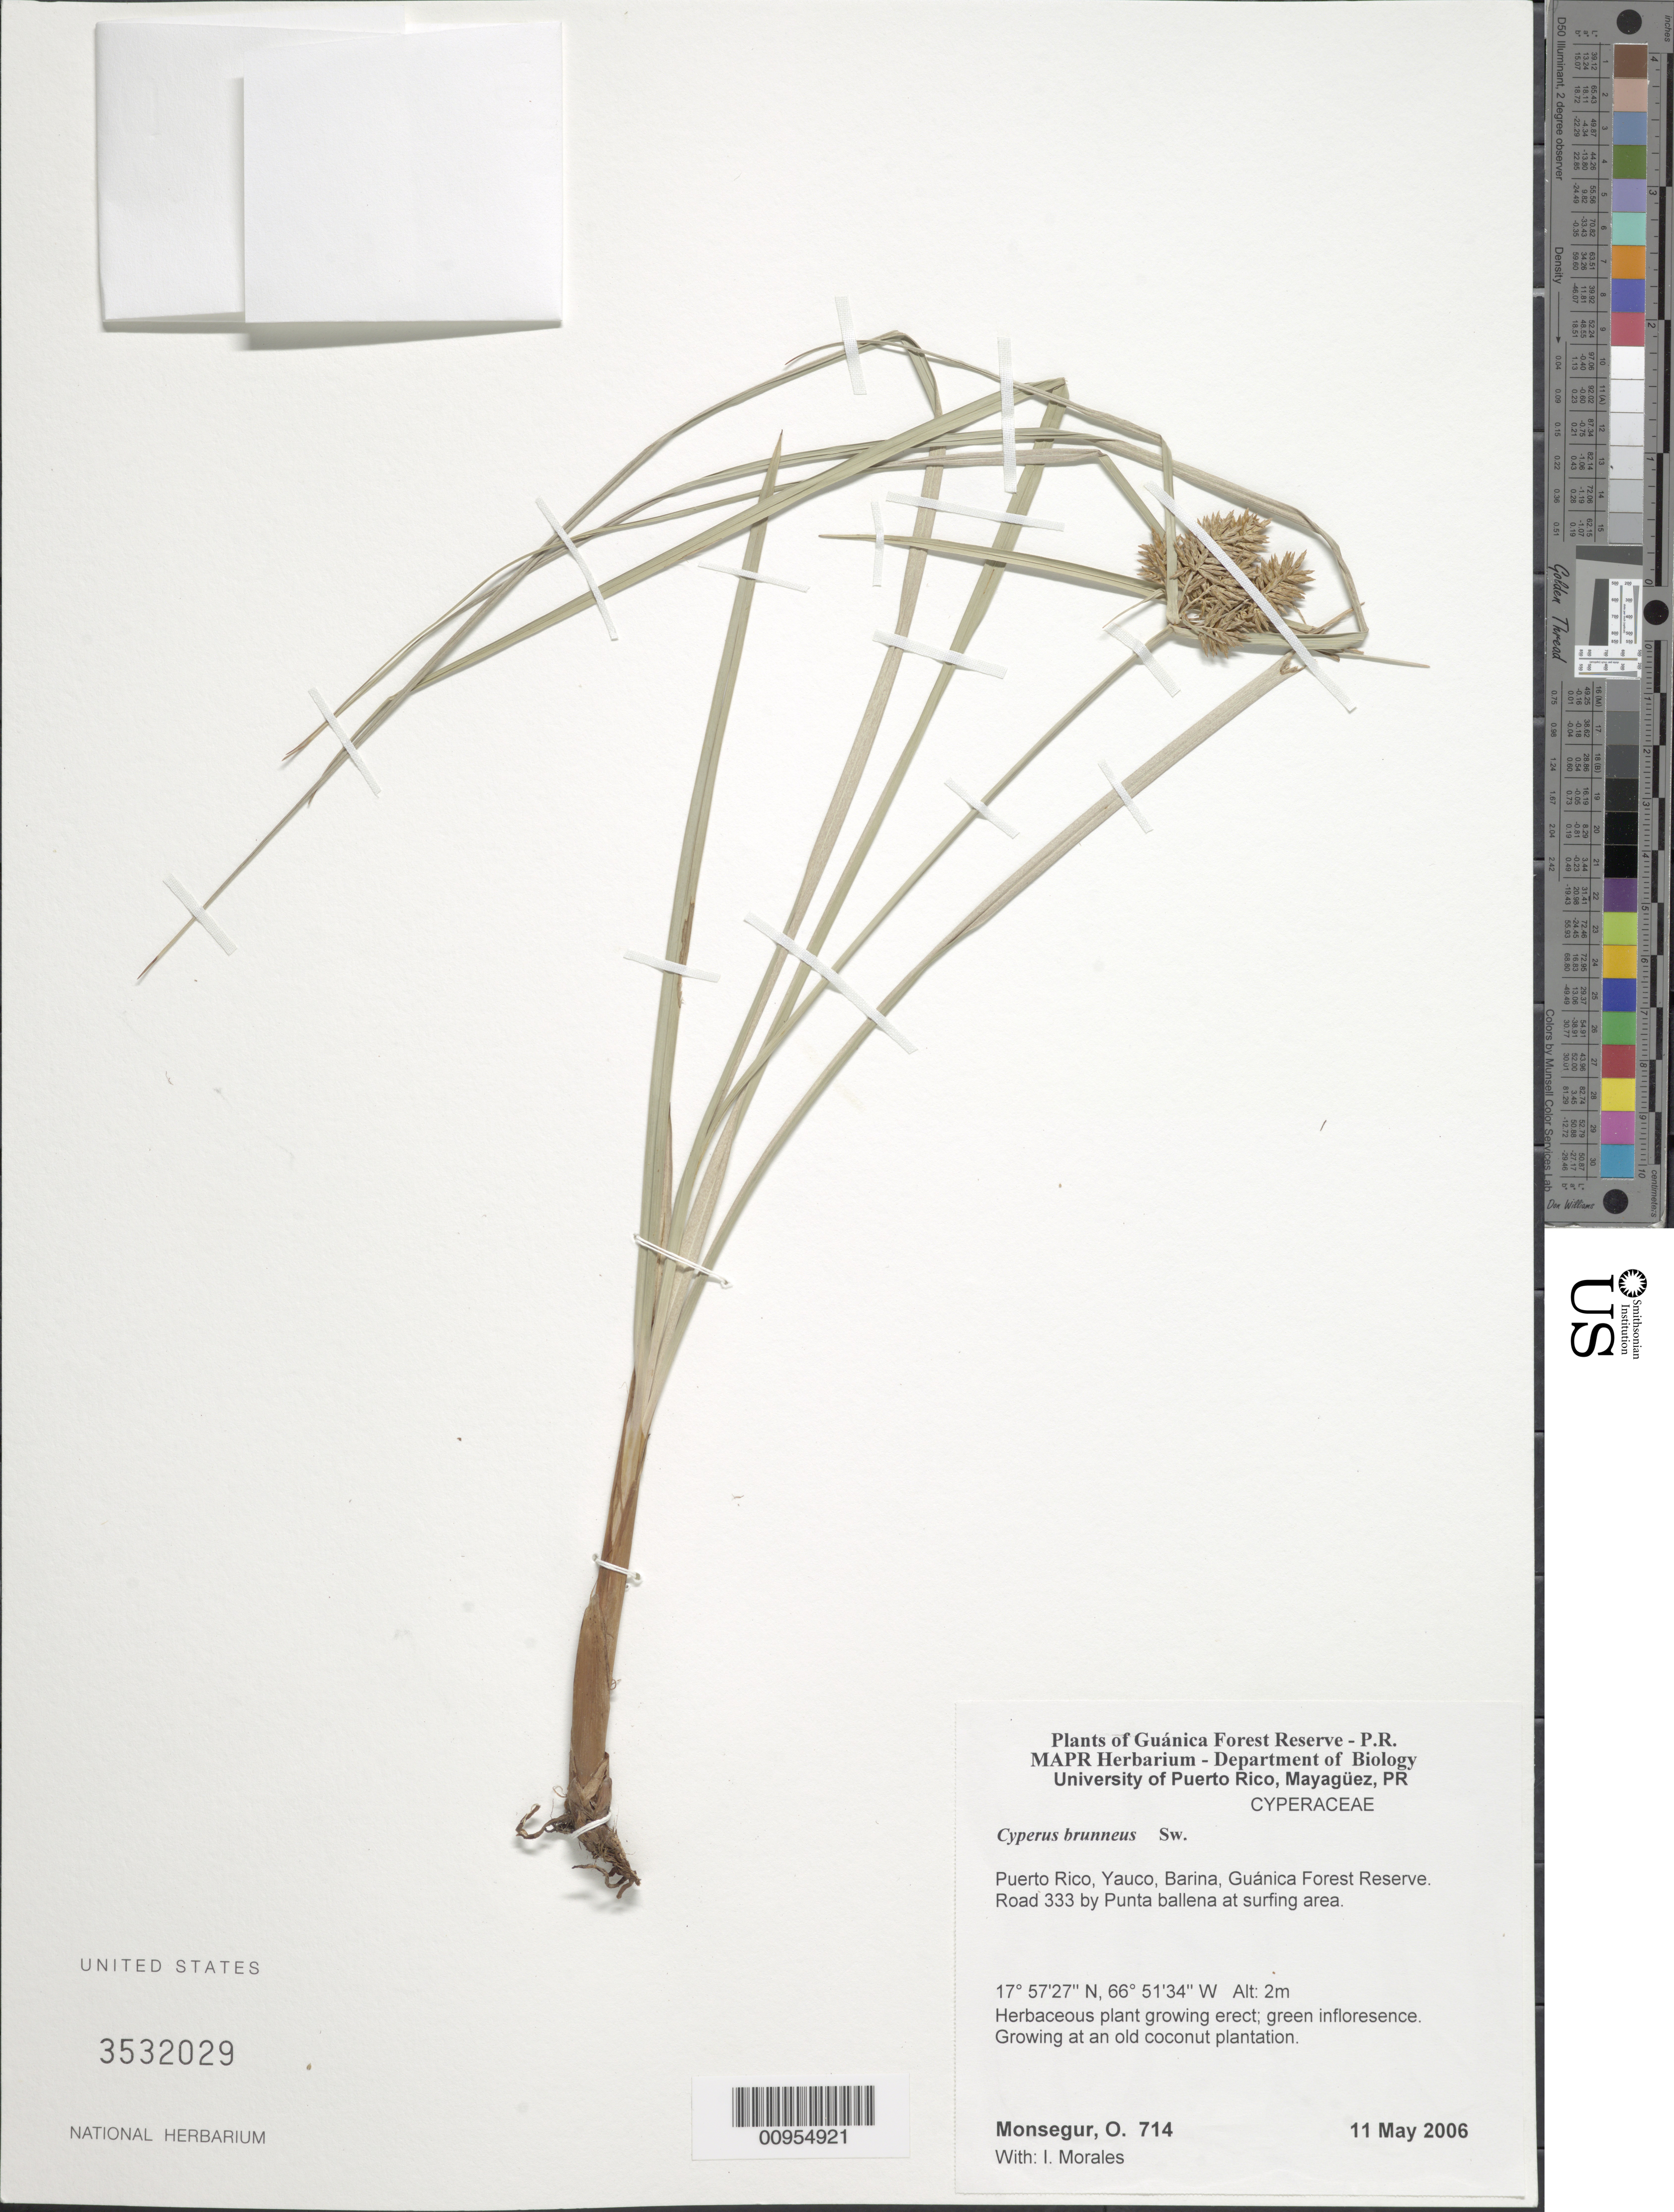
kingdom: Plantae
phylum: Tracheophyta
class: Liliopsida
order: Poales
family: Cyperaceae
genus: Cyperus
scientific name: Cyperus brunneus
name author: Sw.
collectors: O. Monsegur & I. Morales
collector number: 714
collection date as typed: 11 May 2006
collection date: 2006-05-11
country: Puerto Rico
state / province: Yauco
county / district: Barina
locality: Guánica Forest Reserve. Road 333 by Punta ballena at surfing area.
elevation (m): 2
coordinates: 17.572675, 66.513356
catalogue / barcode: US 3532029